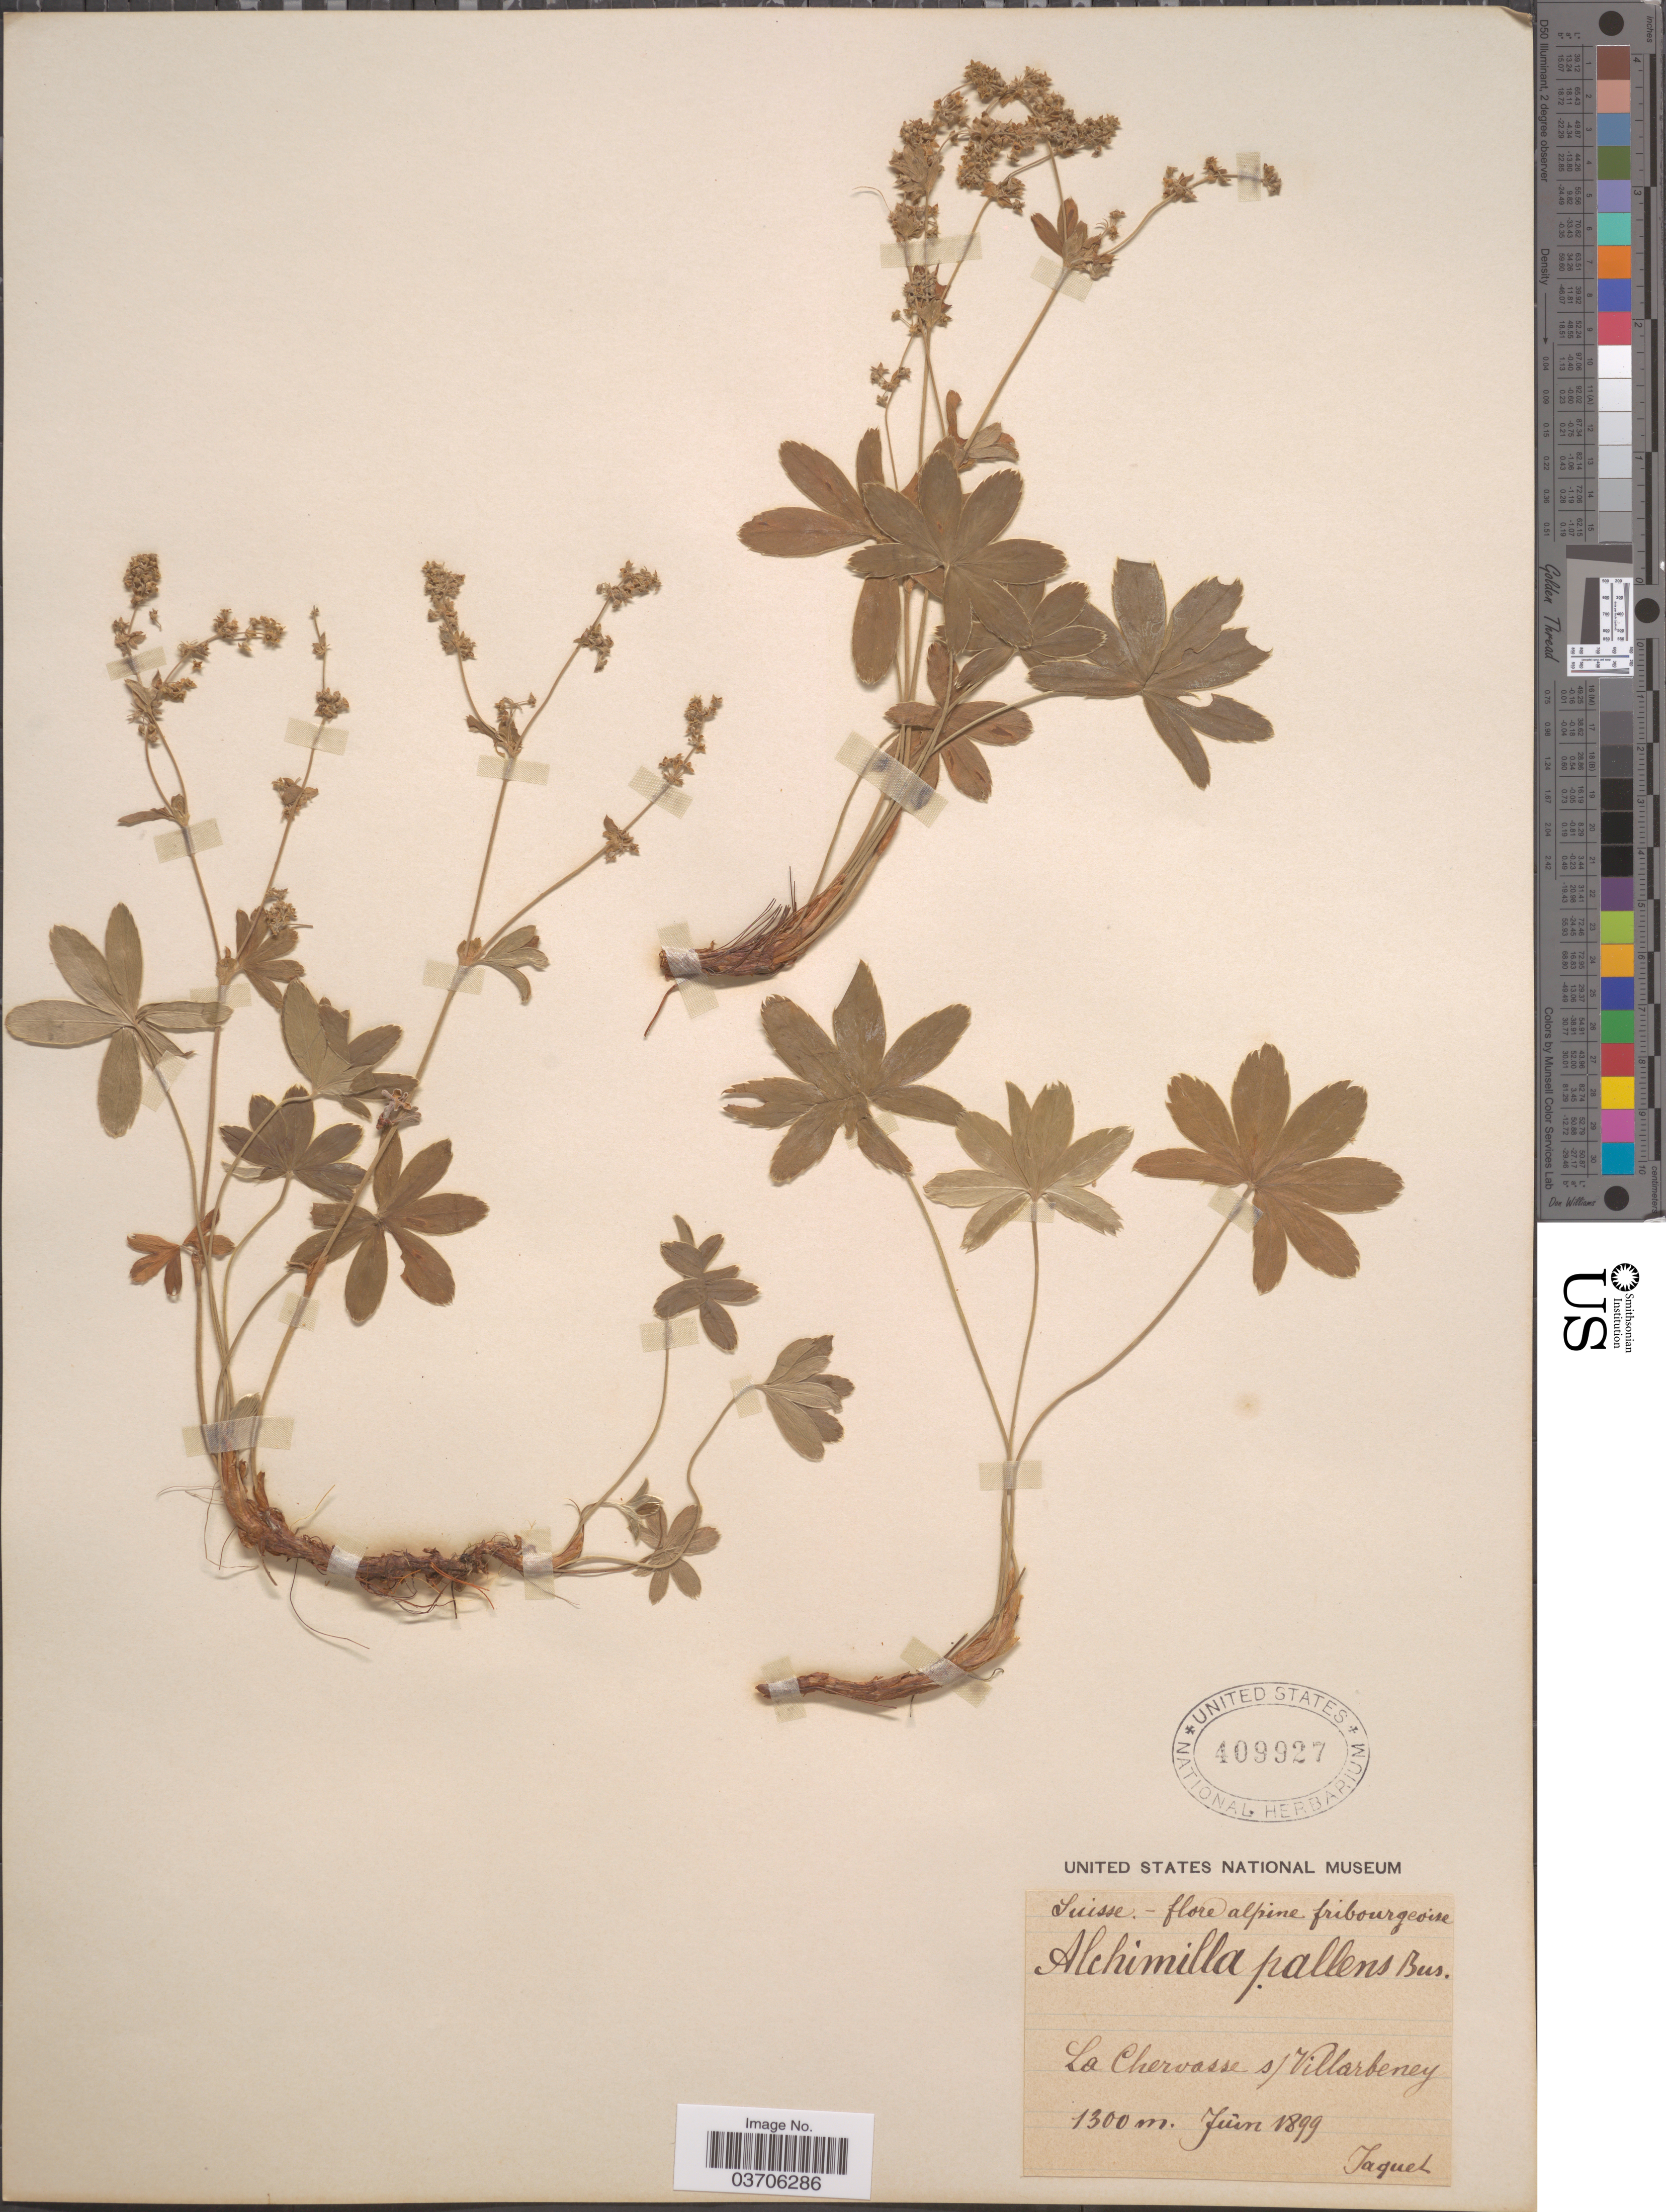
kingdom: Plantae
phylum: Tracheophyta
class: Magnoliopsida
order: Rosales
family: Rosaceae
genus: Alchemilla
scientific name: Alchemilla pallens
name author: Buser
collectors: -. Jaquet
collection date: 1899-06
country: Switzerland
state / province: Fribourg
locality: Suisse. Alpine fribourgeoise. La Chervasse s/ Villarbeney.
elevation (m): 1300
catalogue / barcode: US 409927